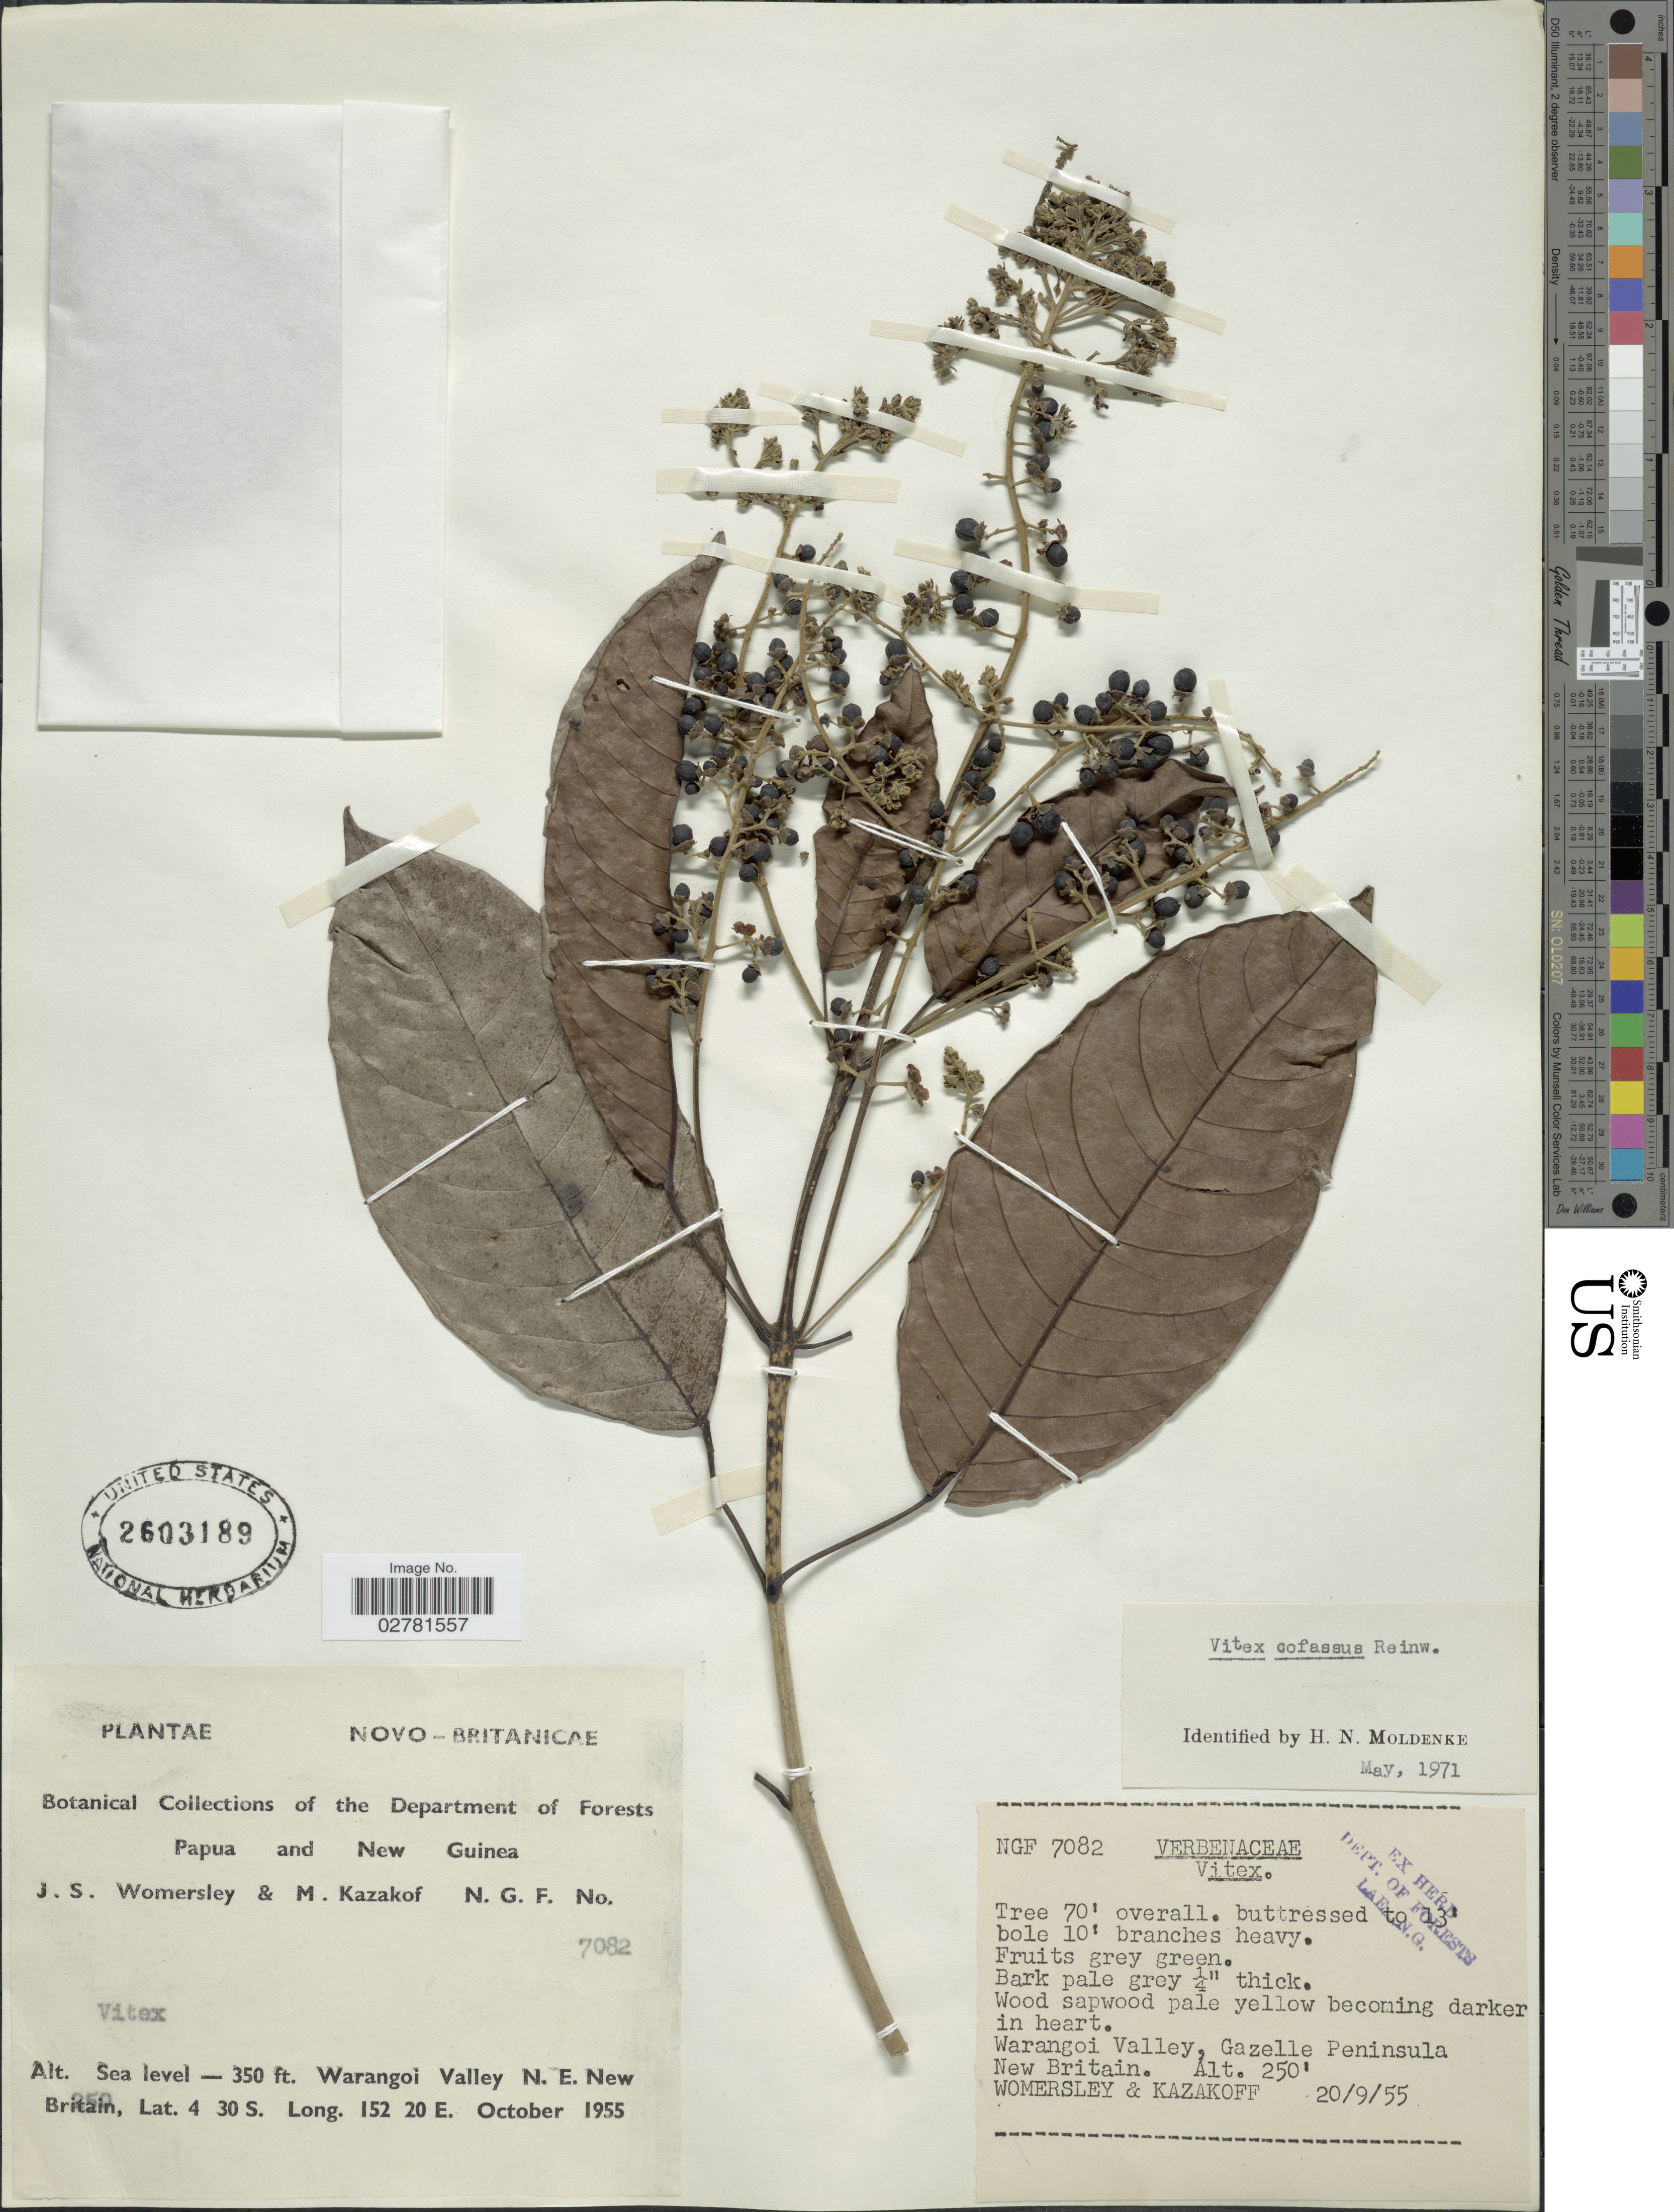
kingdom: Plantae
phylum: Tracheophyta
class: Magnoliopsida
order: Lamiales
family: Lamiaceae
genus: Vitex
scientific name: Vitex cofassus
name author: Reinw. ex Blume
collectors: J. S. Womersley & M. Kazakof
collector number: NGF7082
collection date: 1955-09-20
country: Papua New Guinea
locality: Novo - Britanicae. Warangoi Valley N.E. New Britain. Gazelle Peninsula.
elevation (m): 76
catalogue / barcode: US 2603189